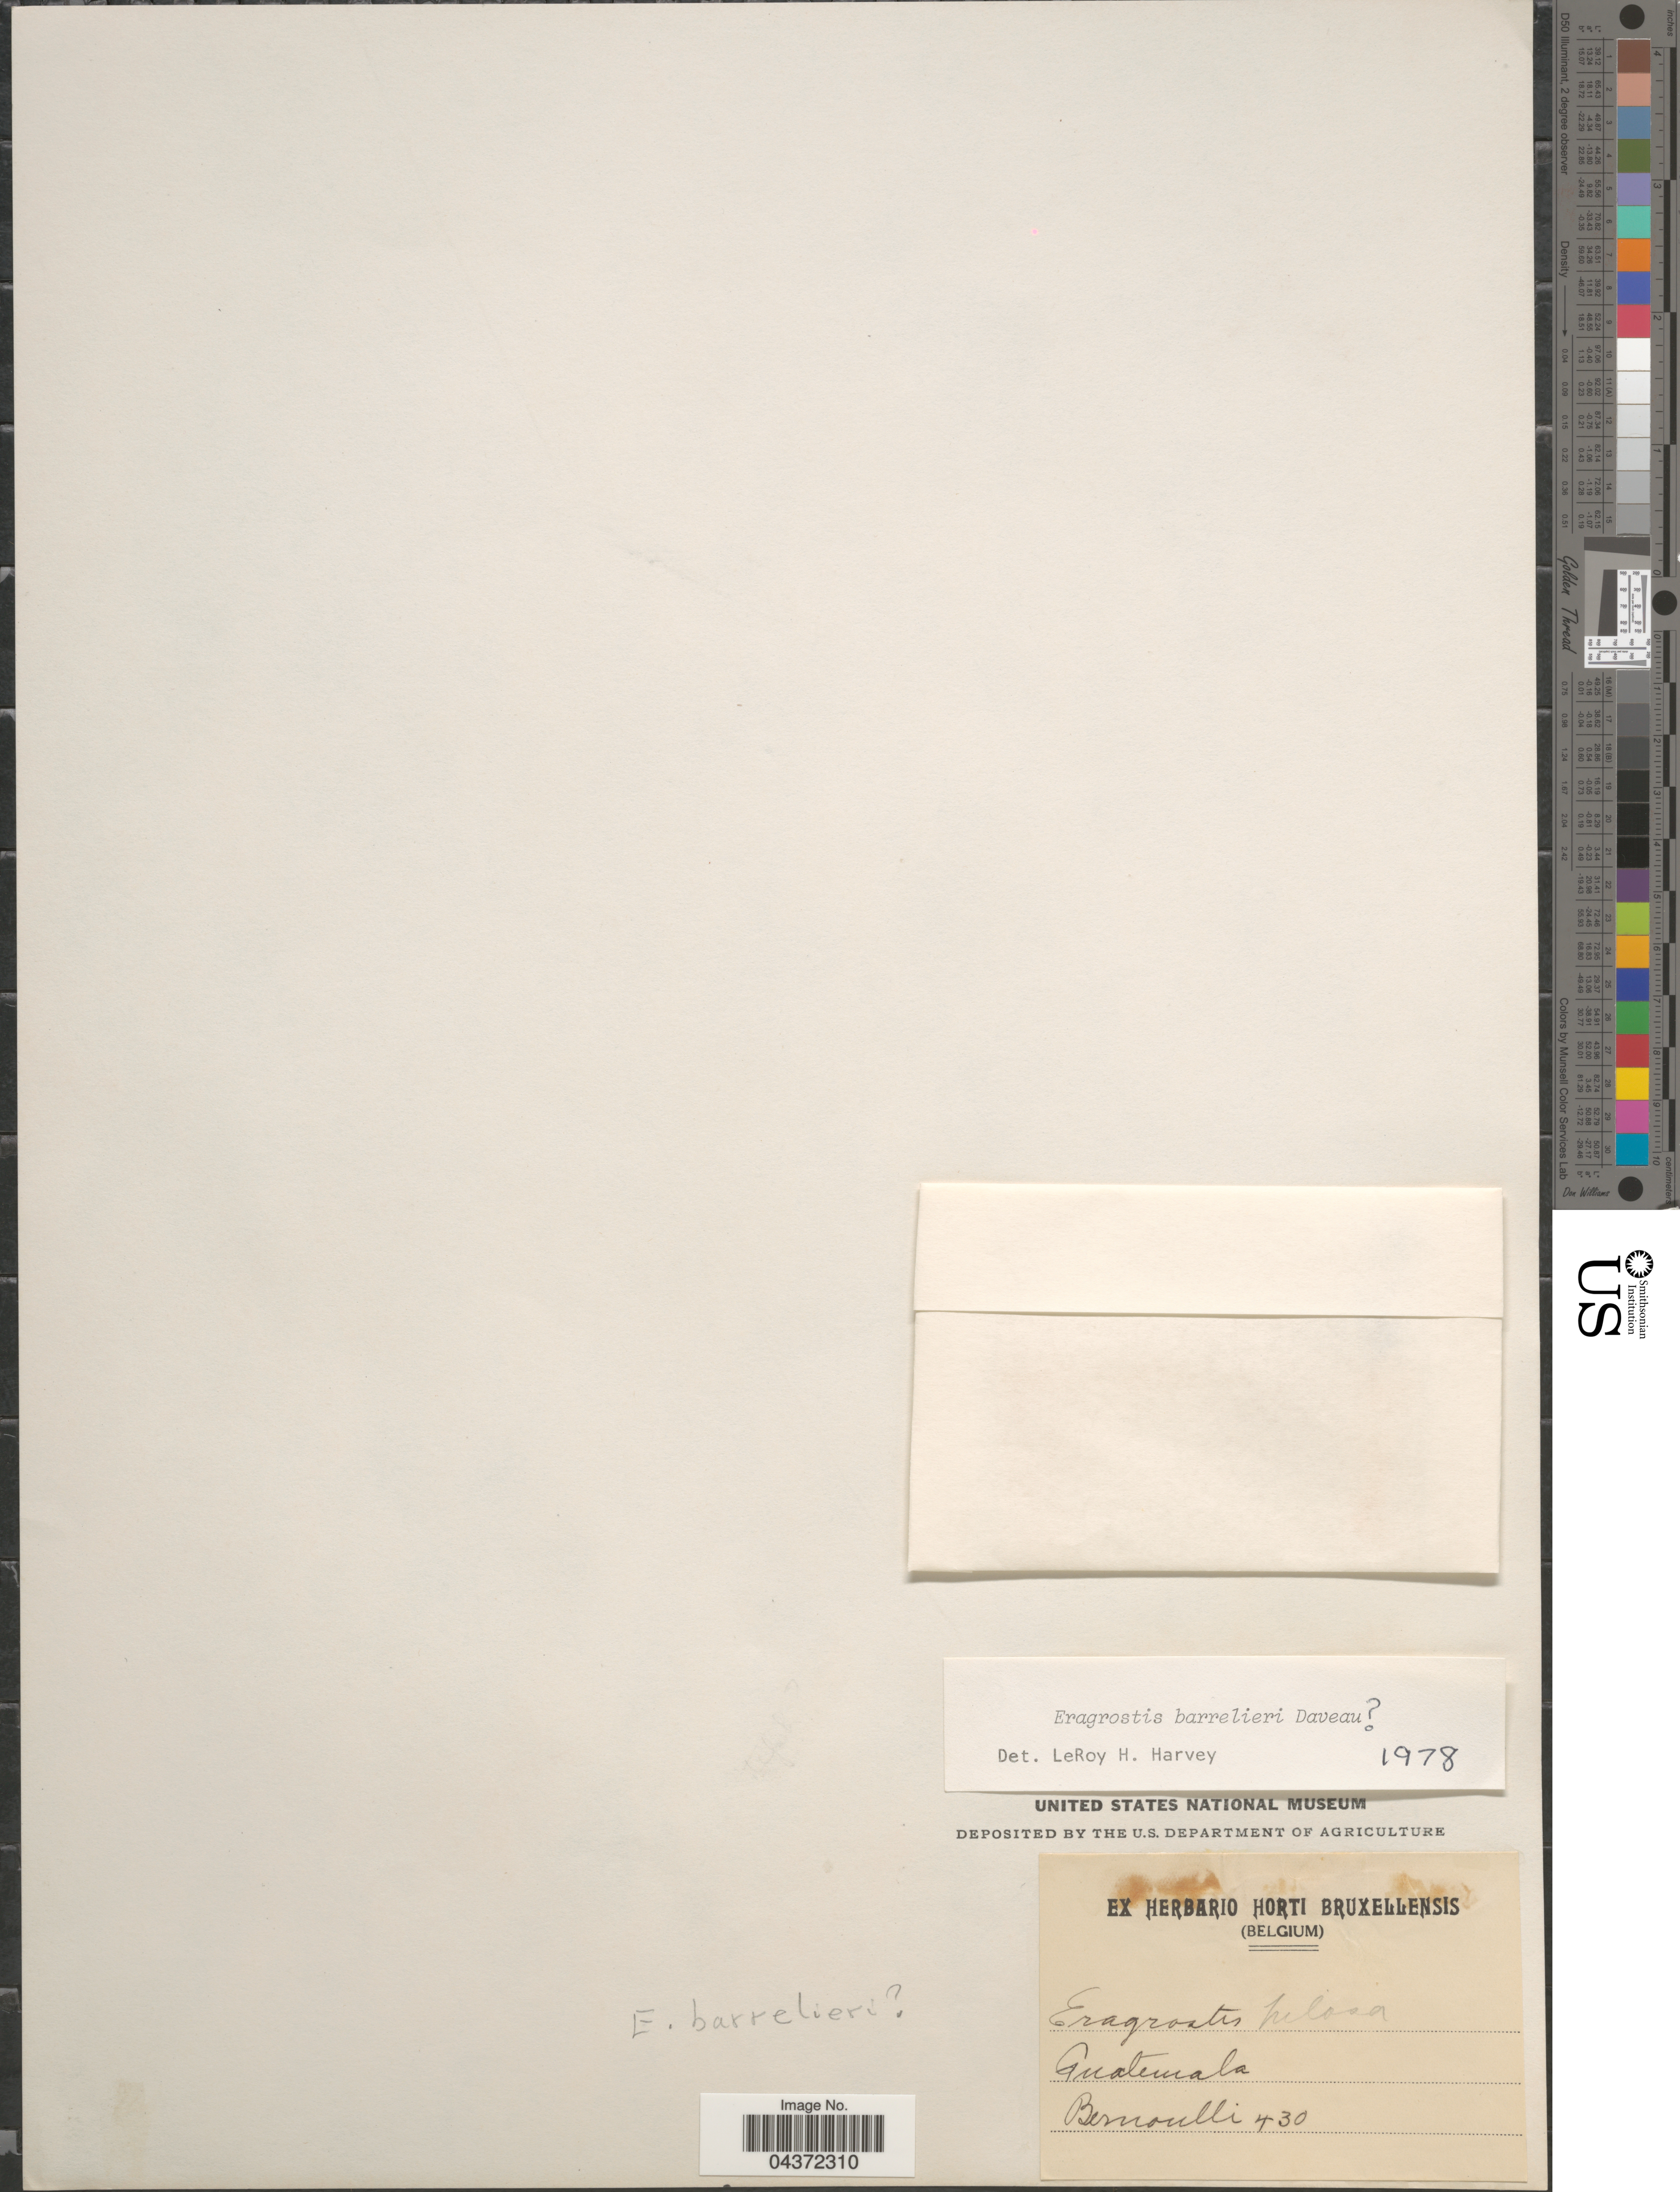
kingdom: Plantae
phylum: Tracheophyta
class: Liliopsida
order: Poales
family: Poaceae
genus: Eragrostis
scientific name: Eragrostis barrelieri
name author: Daveau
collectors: Bernoulli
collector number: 430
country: Guatemala